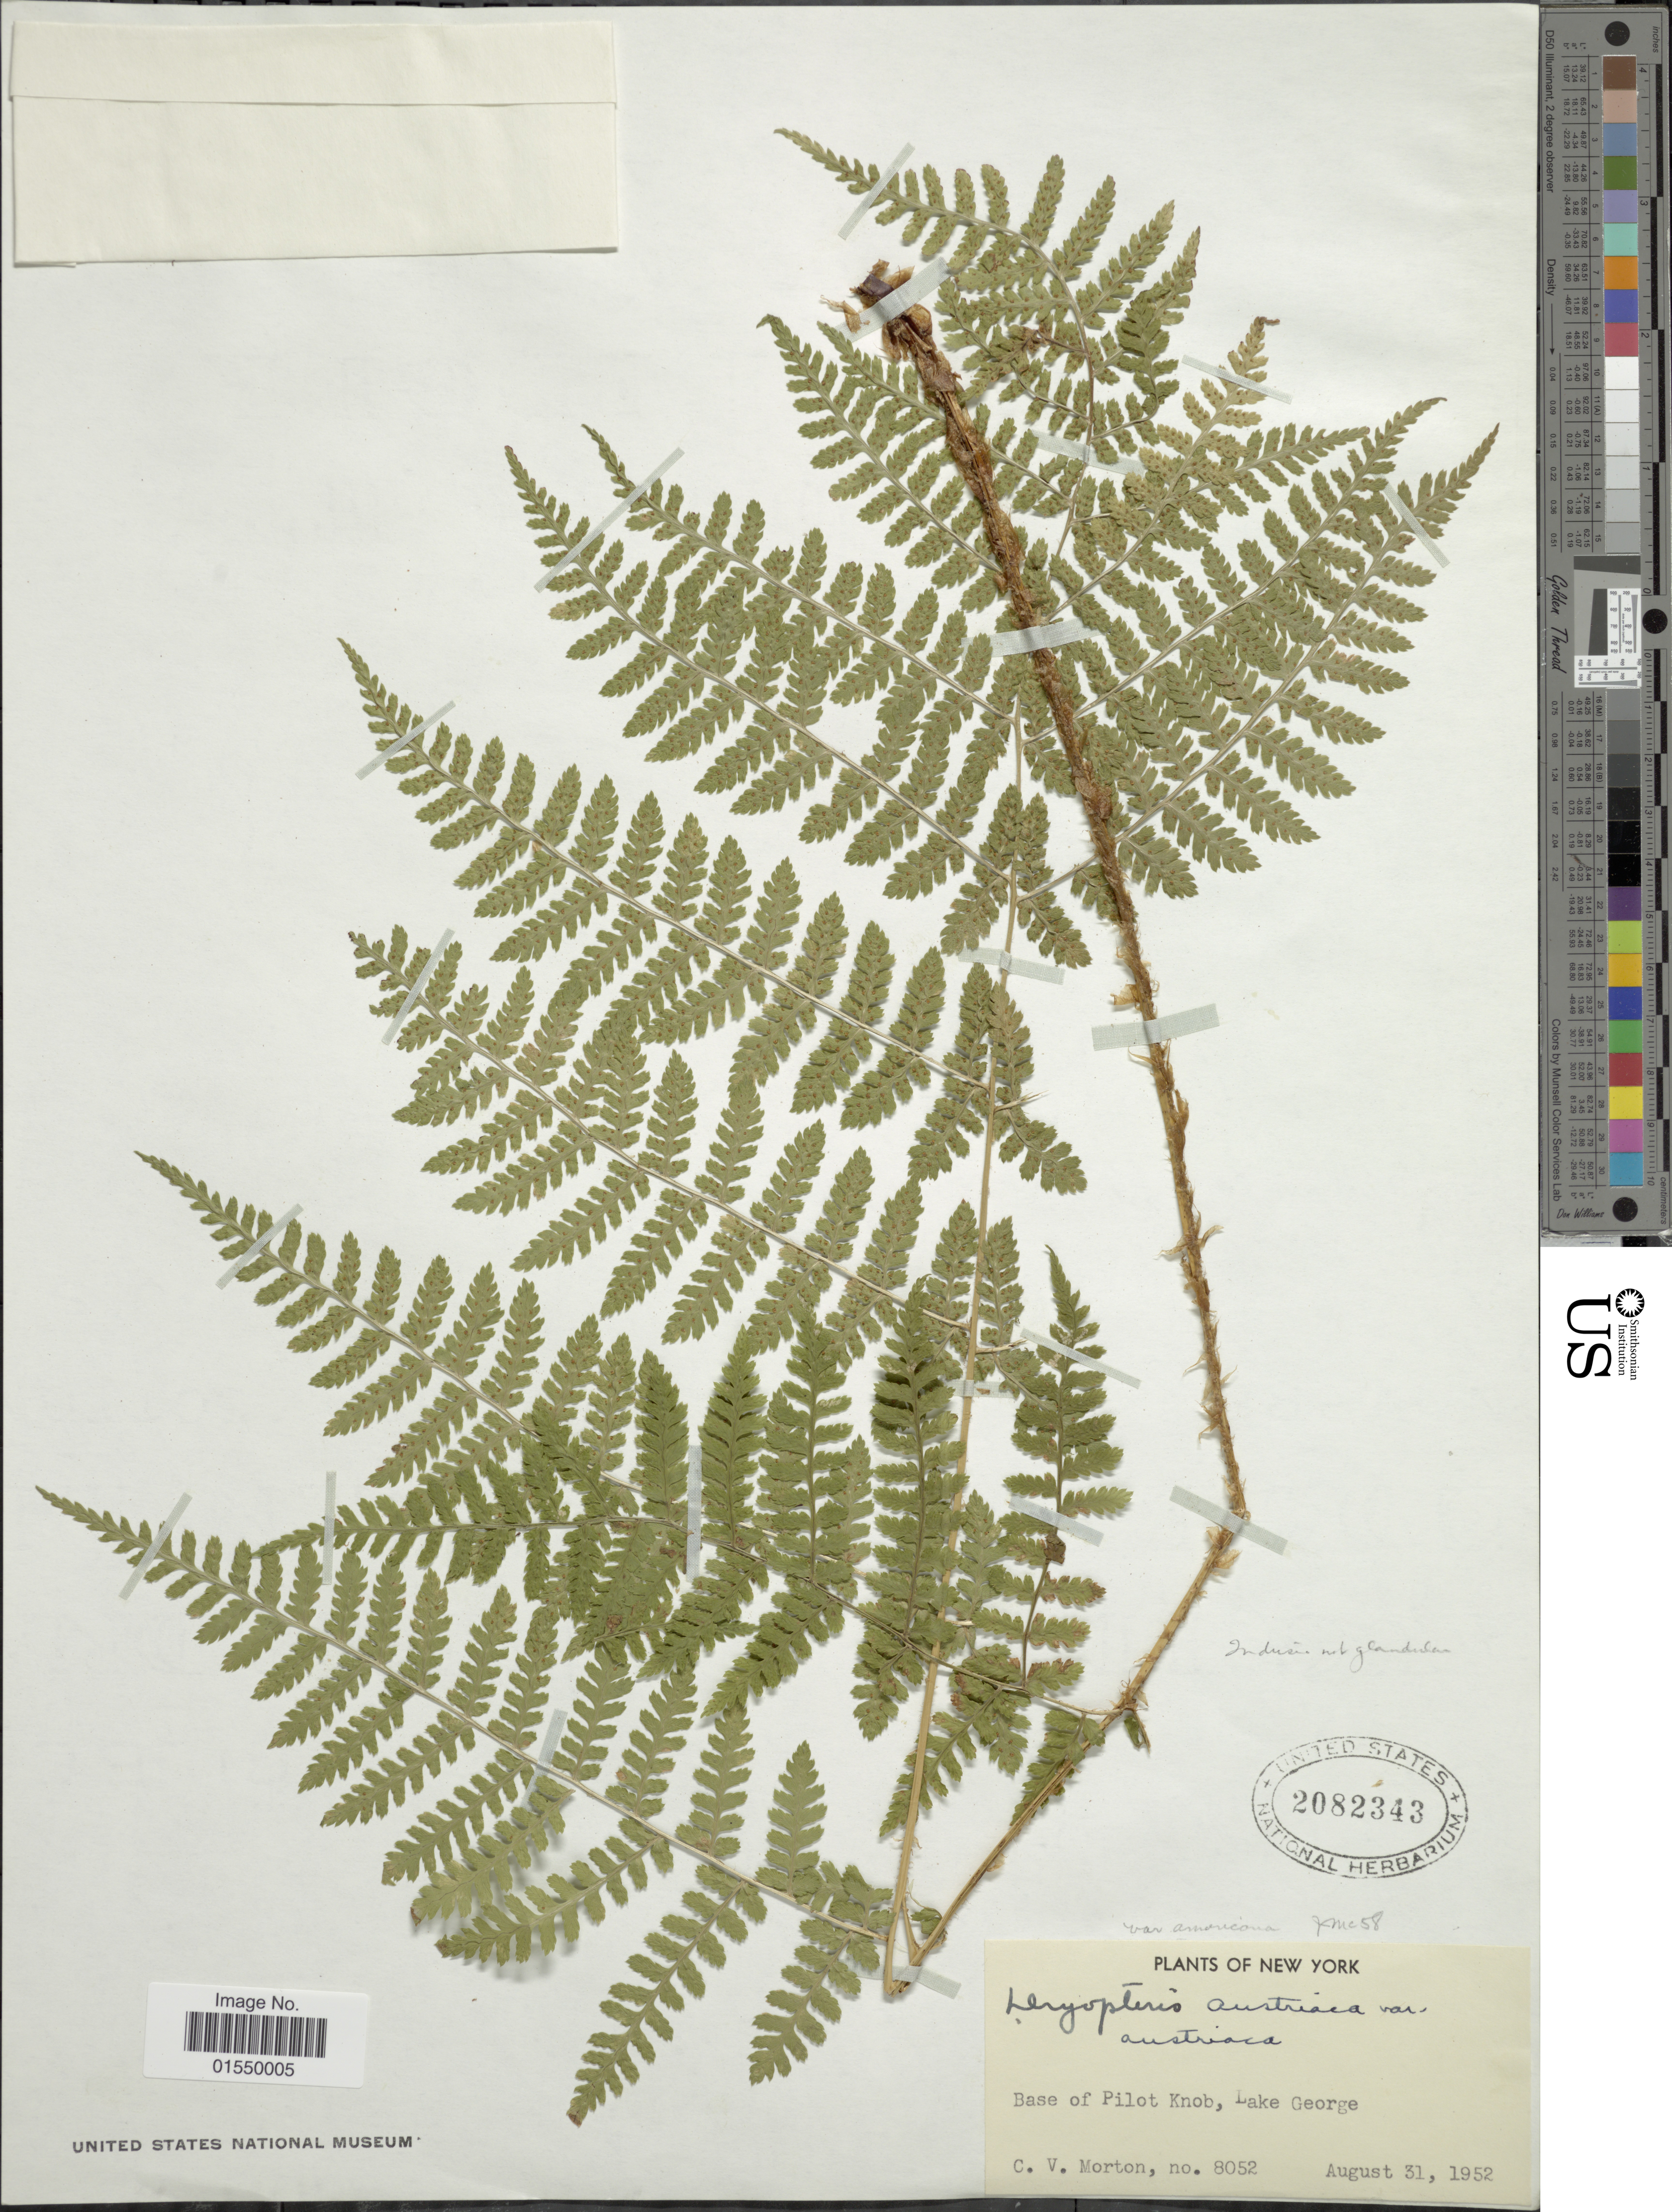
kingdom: Plantae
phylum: Tracheophyta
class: Polypodiopsida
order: Polypodiales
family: Dryopteridaceae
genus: Dryopteris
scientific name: Dryopteris campyloptera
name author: Clarkson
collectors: C. V. Morton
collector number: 8052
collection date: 1952-08-31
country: United States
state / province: New York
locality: Base of Pilot Knob, Lake George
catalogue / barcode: US 2082343